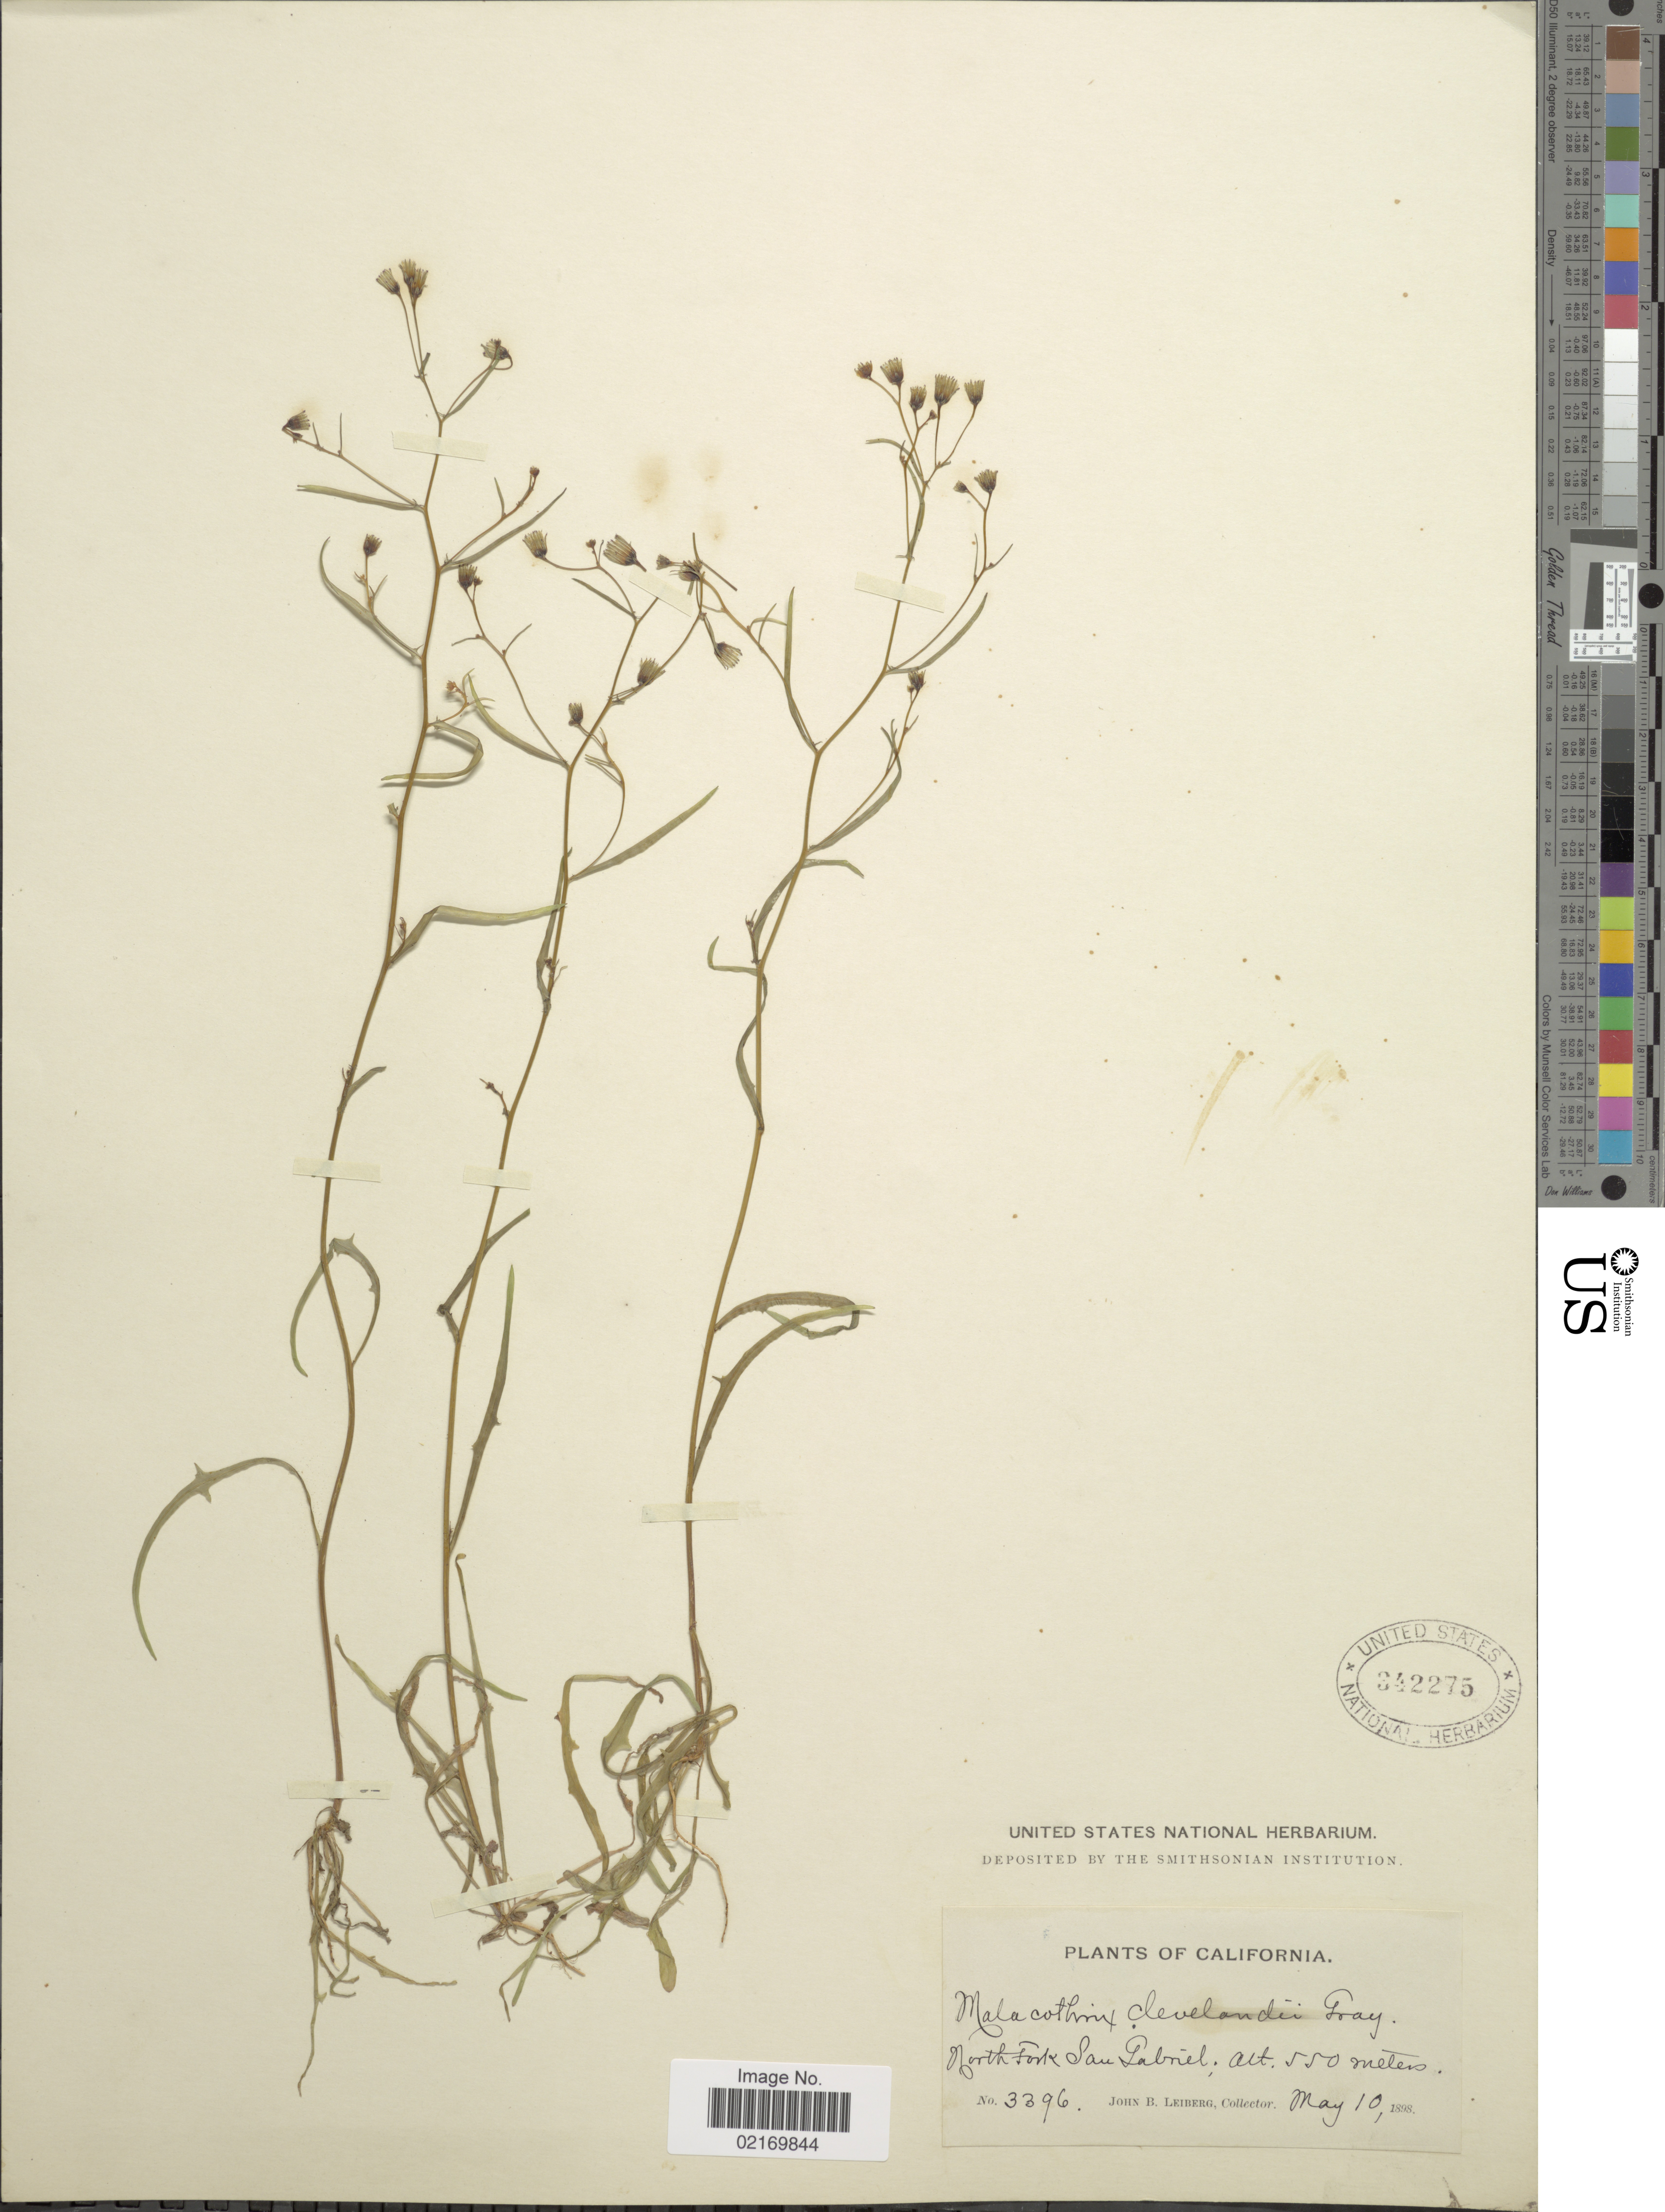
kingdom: Plantae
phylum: Tracheophyta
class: Magnoliopsida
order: Asterales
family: Asteraceae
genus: Malacothrix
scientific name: Malacothrix clevelandii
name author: A. Gray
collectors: J. Leiberg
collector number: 3396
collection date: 1898-05-10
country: United States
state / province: California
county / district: Los Angeles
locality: North Fork San Gabriel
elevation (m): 550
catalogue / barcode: US 342275